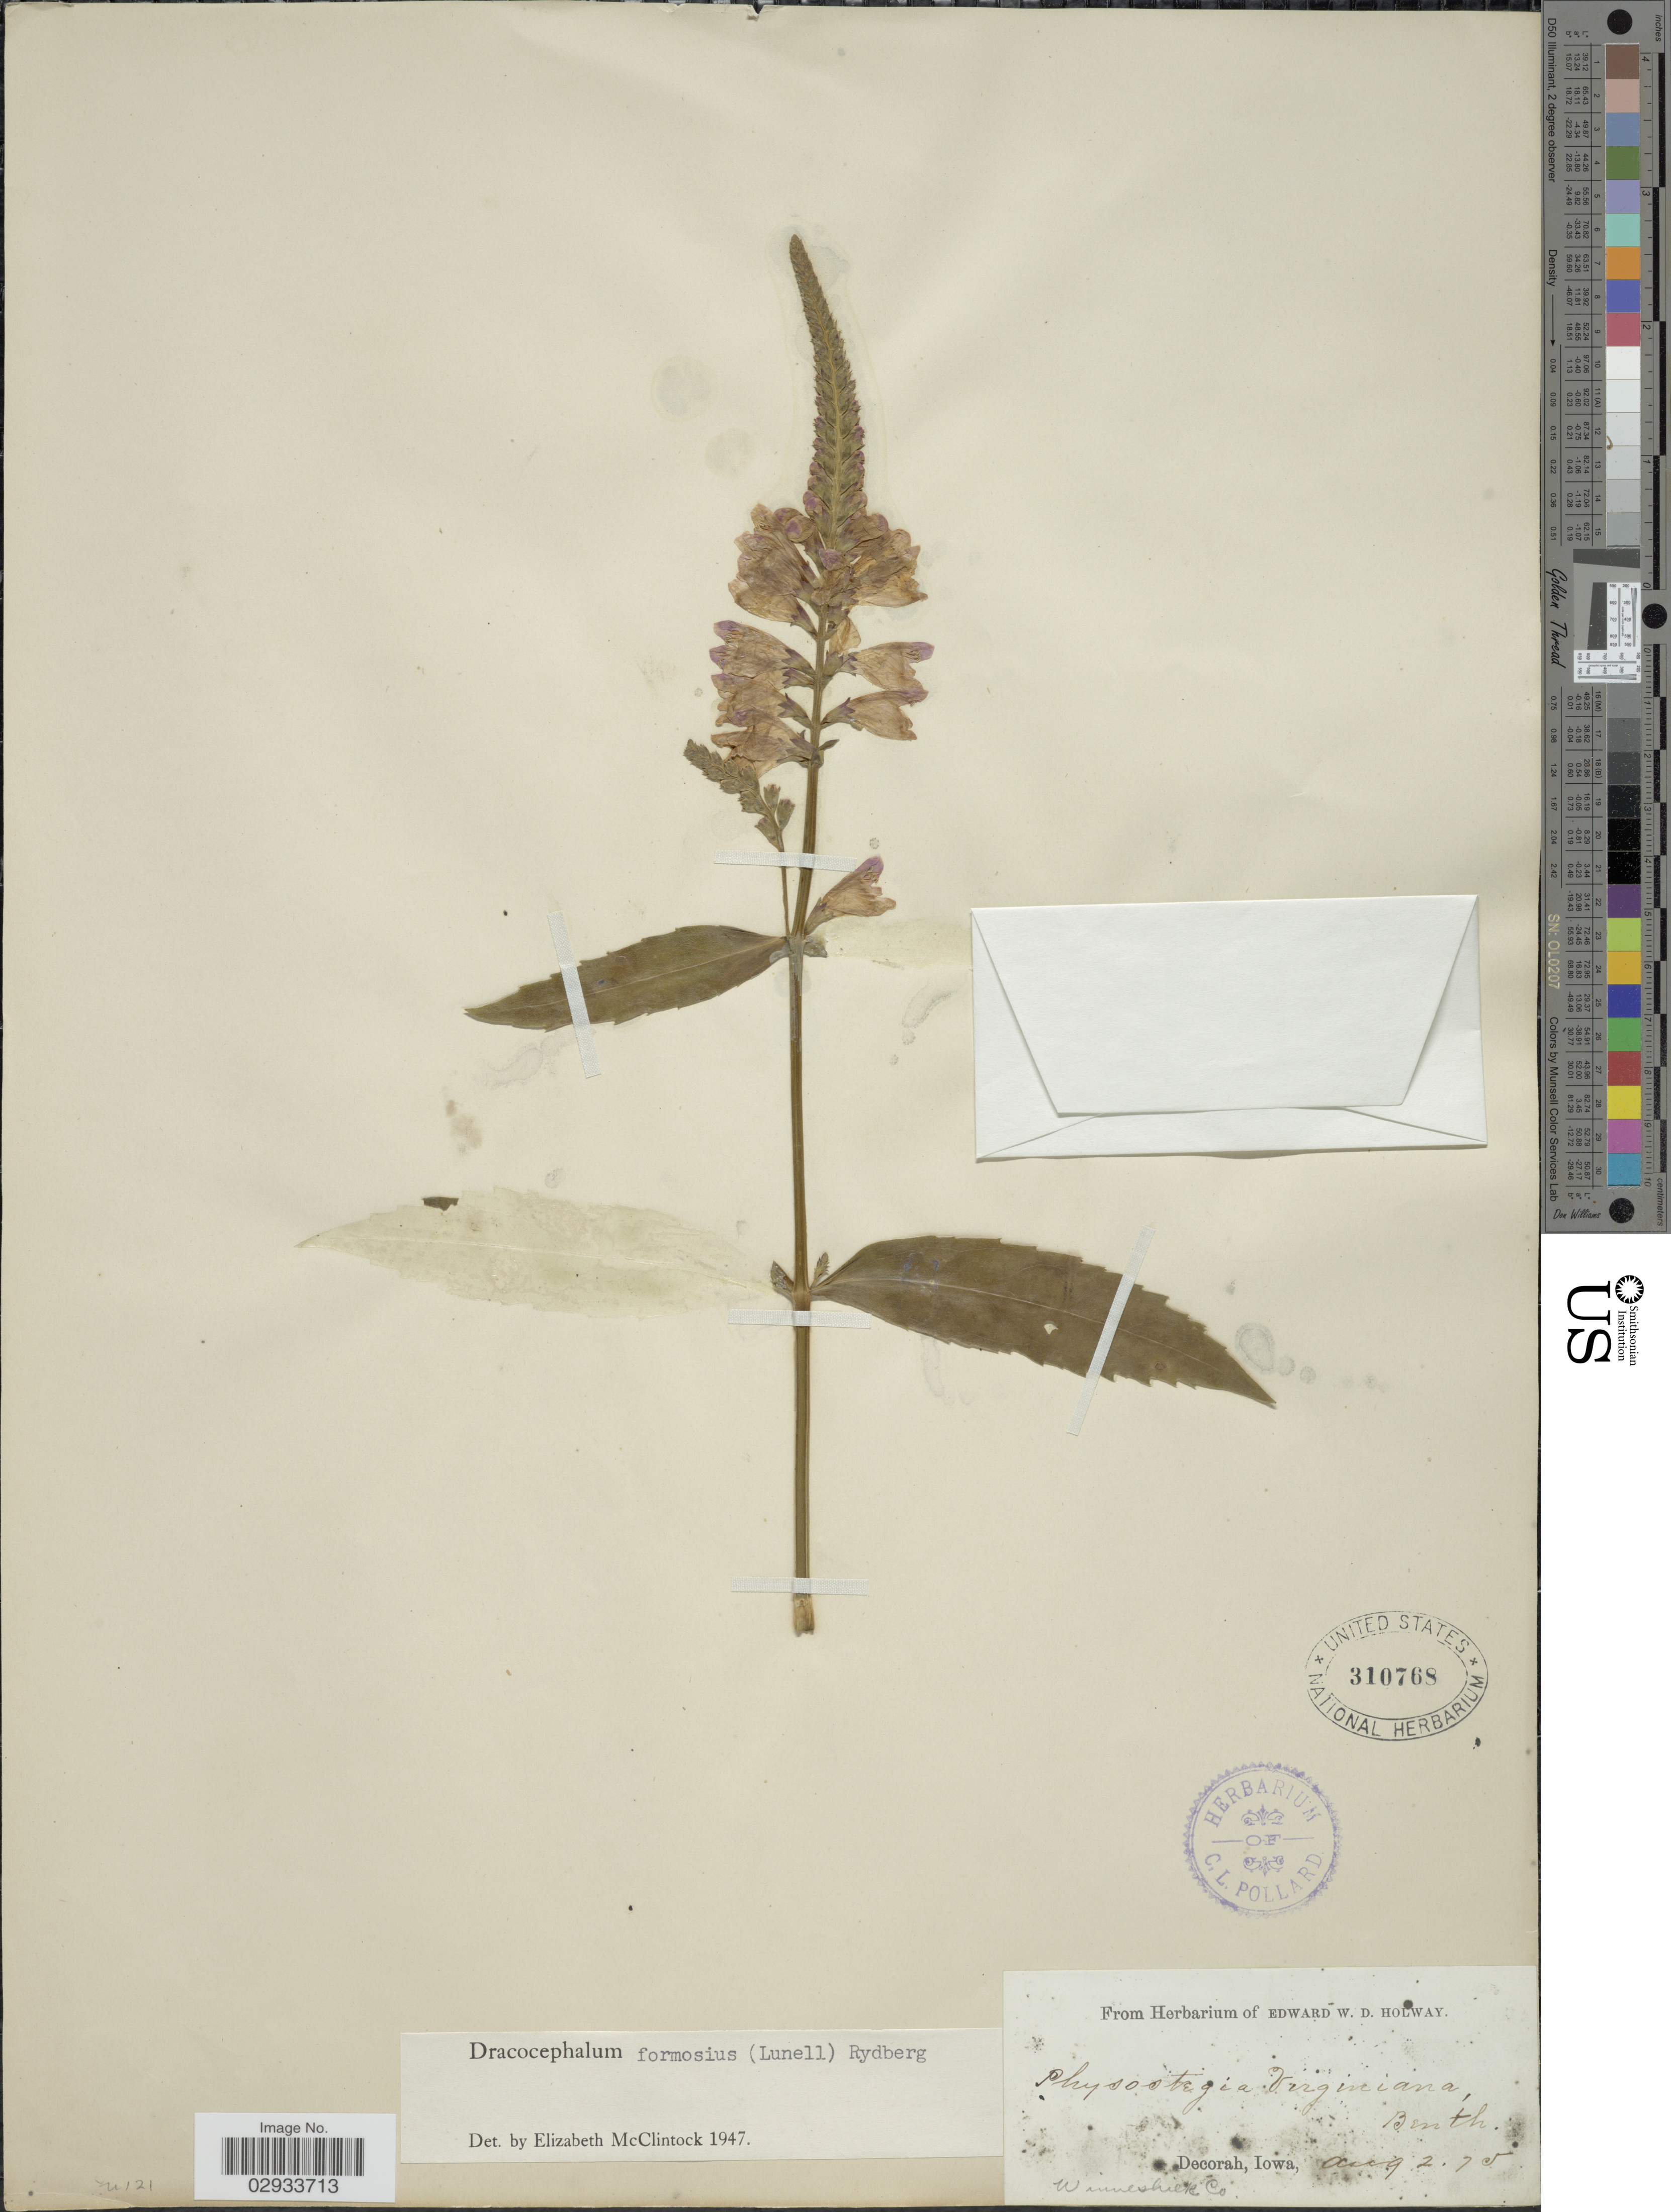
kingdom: Plantae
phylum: Tracheophyta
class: Magnoliopsida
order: Lamiales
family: Lamiaceae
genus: Physostegia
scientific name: Physostegia formosior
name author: Lunell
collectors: ex herb. E.W.D. Holway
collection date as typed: Transcribed d/m/y: 2/8/75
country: United States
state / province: Iowa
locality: Decorah, Iowa, Winneshiek Co.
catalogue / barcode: US 310768